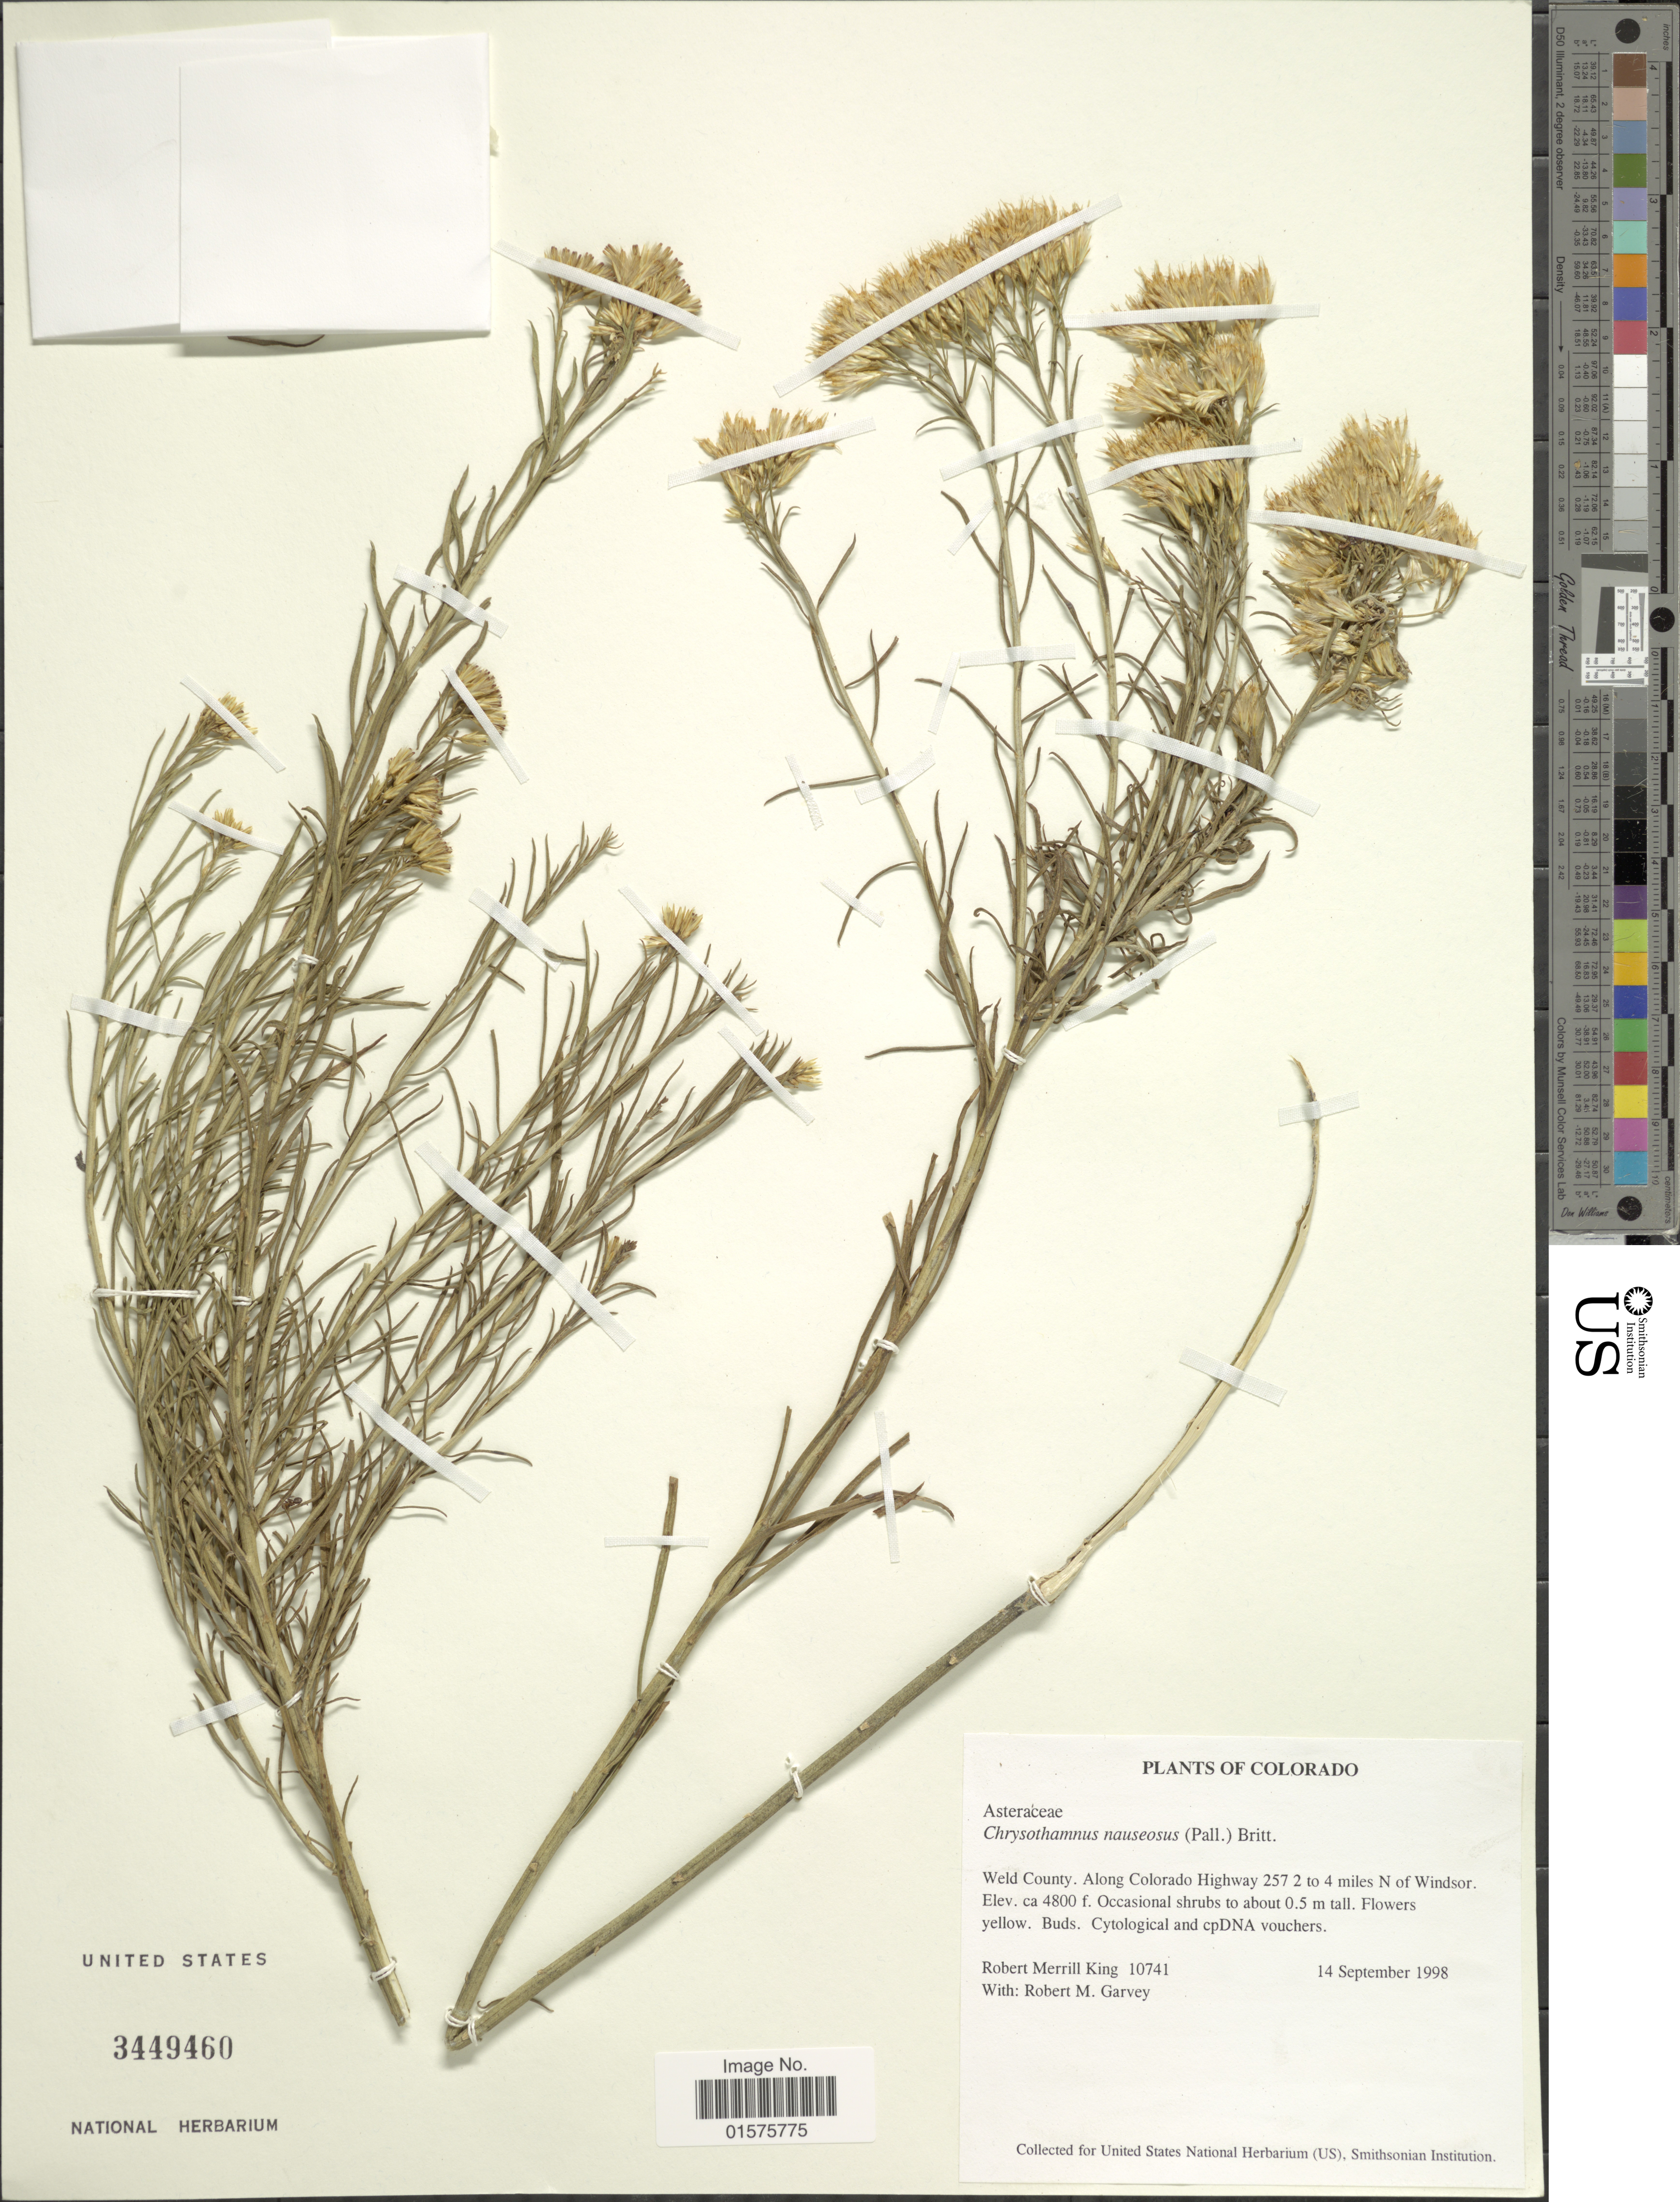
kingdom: Plantae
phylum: Tracheophyta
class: Magnoliopsida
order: Asterales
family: Asteraceae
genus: Ericameria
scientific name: Ericameria nauseosa var. nauseosa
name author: (Pall. ex Pursh) G.L. Nesom & G.I. Baird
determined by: Urbatsch, Lowell E., Curator (LSU), Louisiana State University (UNITED STATES)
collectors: R. M. King & R. Garvey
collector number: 10741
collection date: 1998-09-14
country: United States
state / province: Colorado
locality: Weld County. Along Colorado Highway 257 2 to 4 miles N of Windsor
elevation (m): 1463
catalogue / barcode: US 3449460